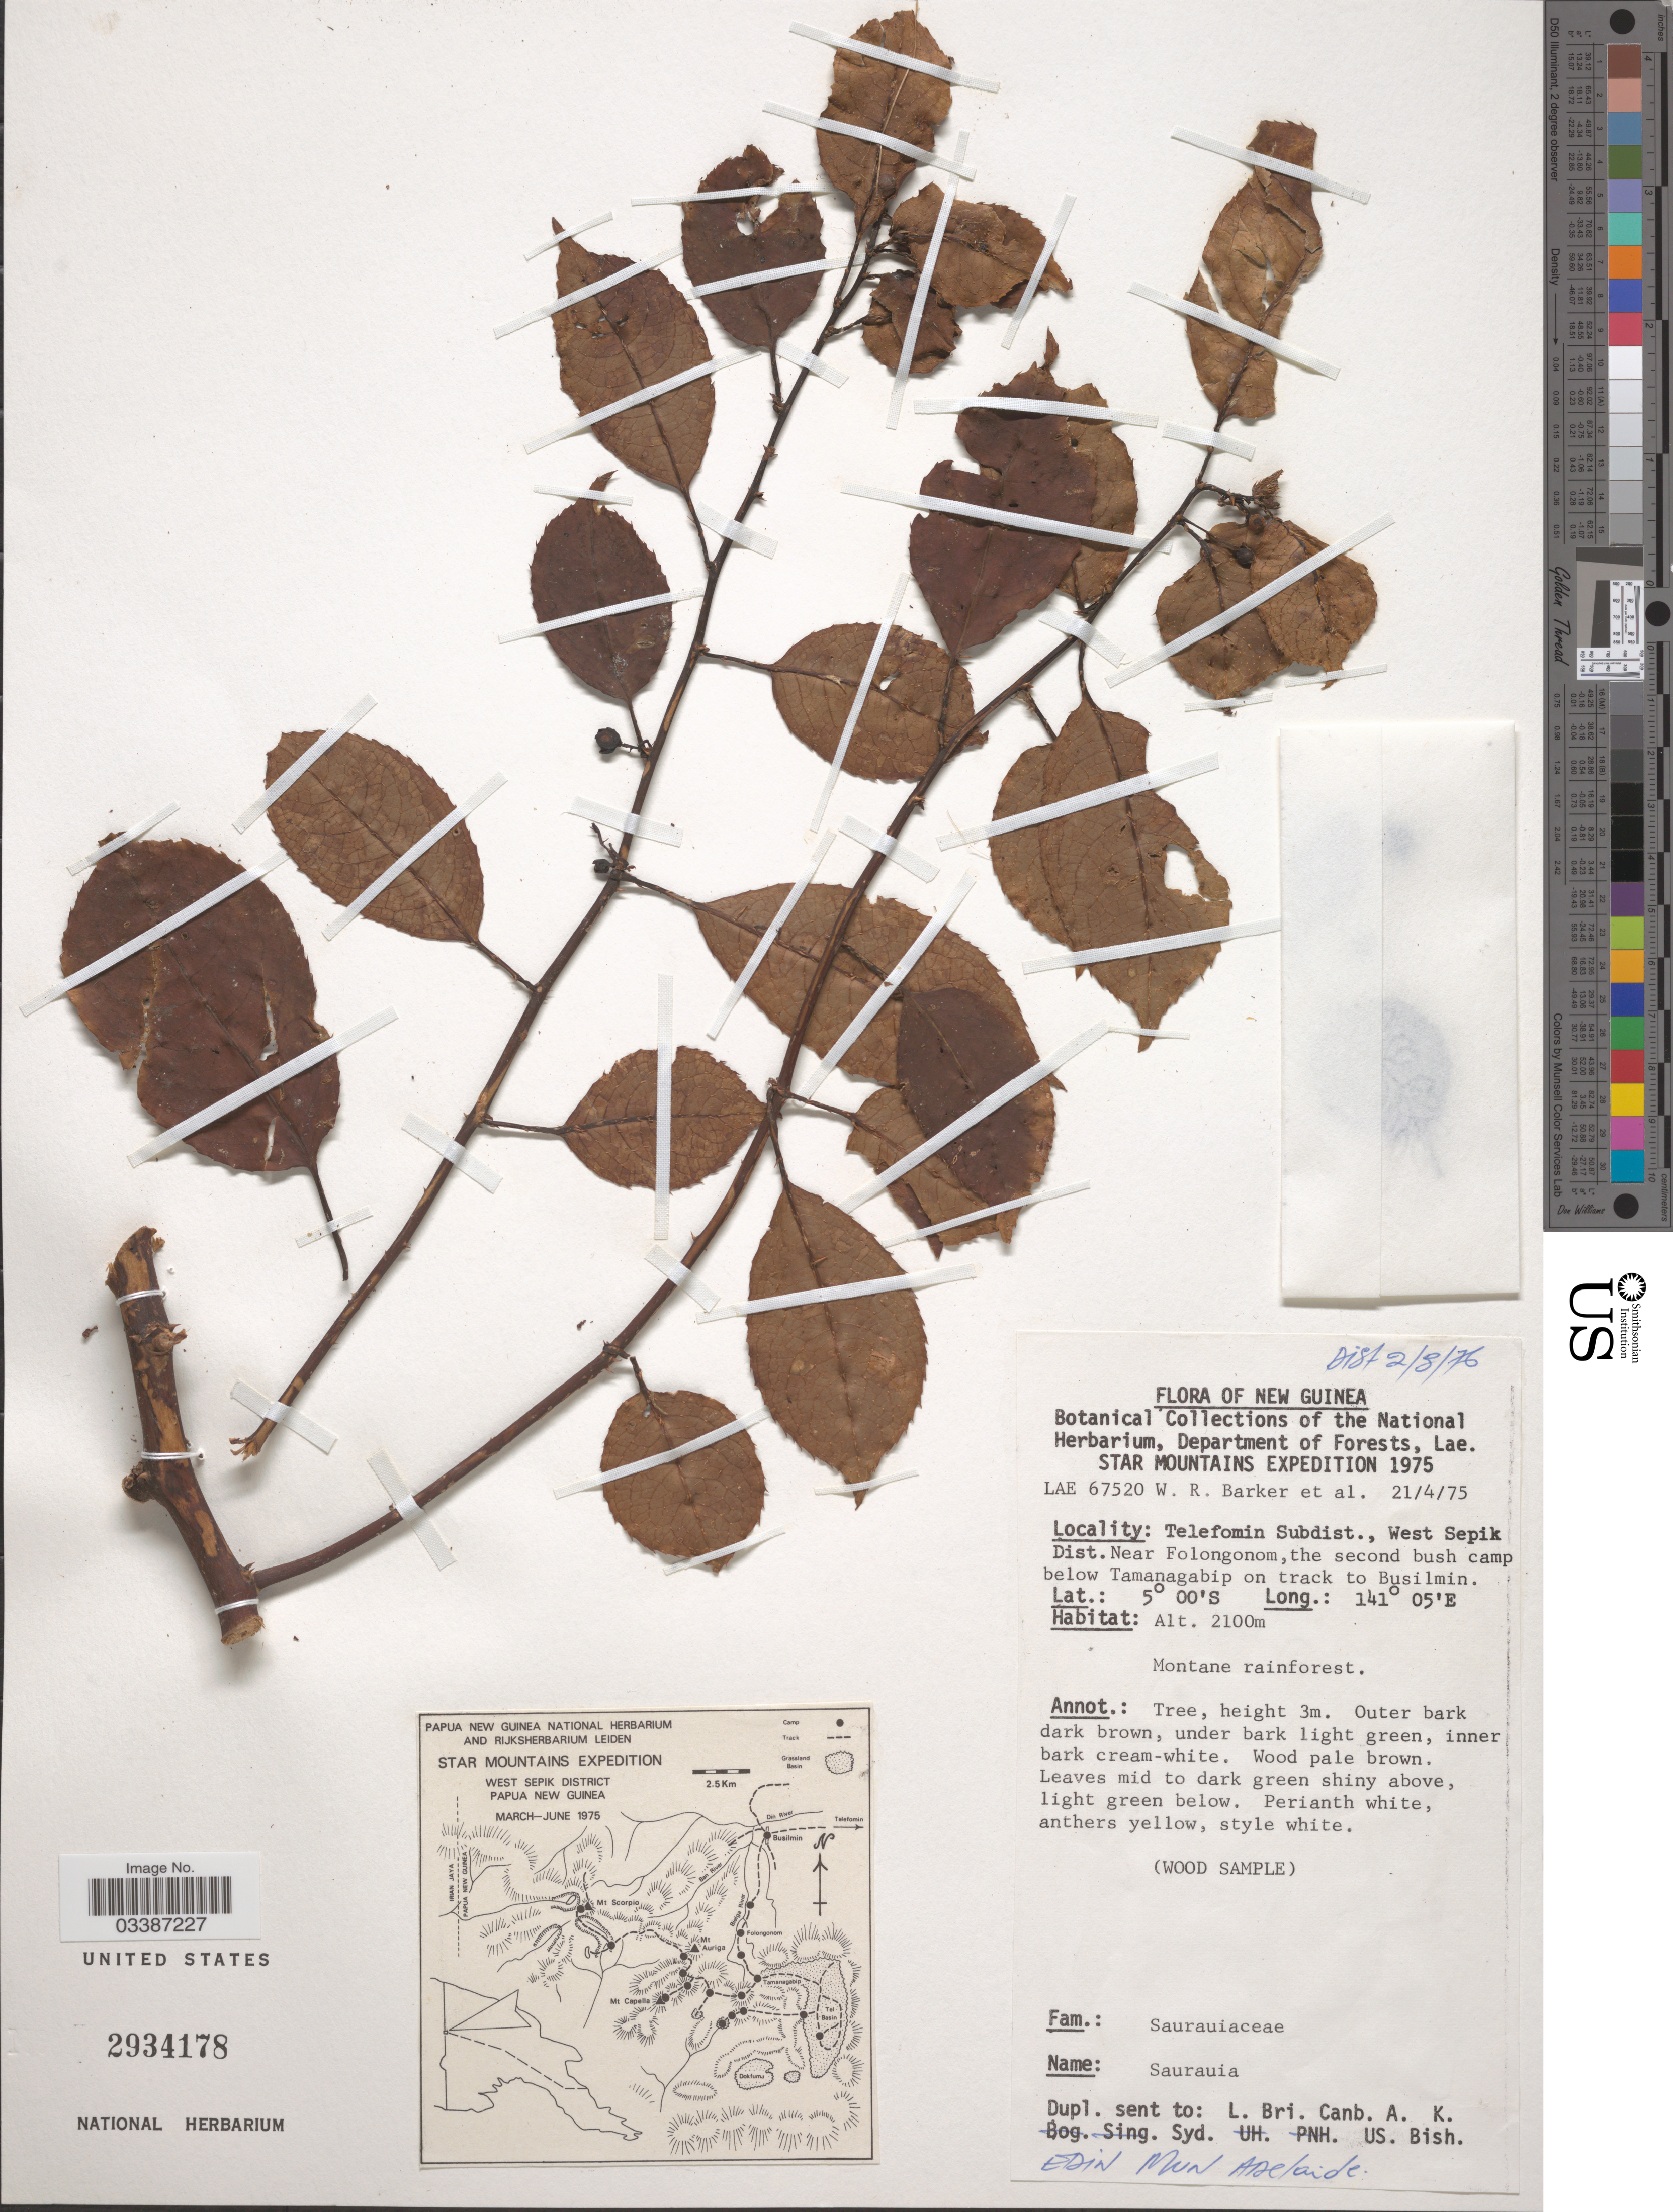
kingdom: Plantae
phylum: Tracheophyta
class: Magnoliopsida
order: Ericales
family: Actinidiaceae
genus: Saurauia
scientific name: Saurauia sp.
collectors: W. R. Barker & et al.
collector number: LAE 67520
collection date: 1975-04-21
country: Papua New Guinea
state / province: Sandaun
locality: Star Mountains. West Sepik District. New Guinea. Telefomin Subdist. Near Folongonom, the second bush camp below Tamanagabip on track to Busilmin.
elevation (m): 2100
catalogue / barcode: US 2934178